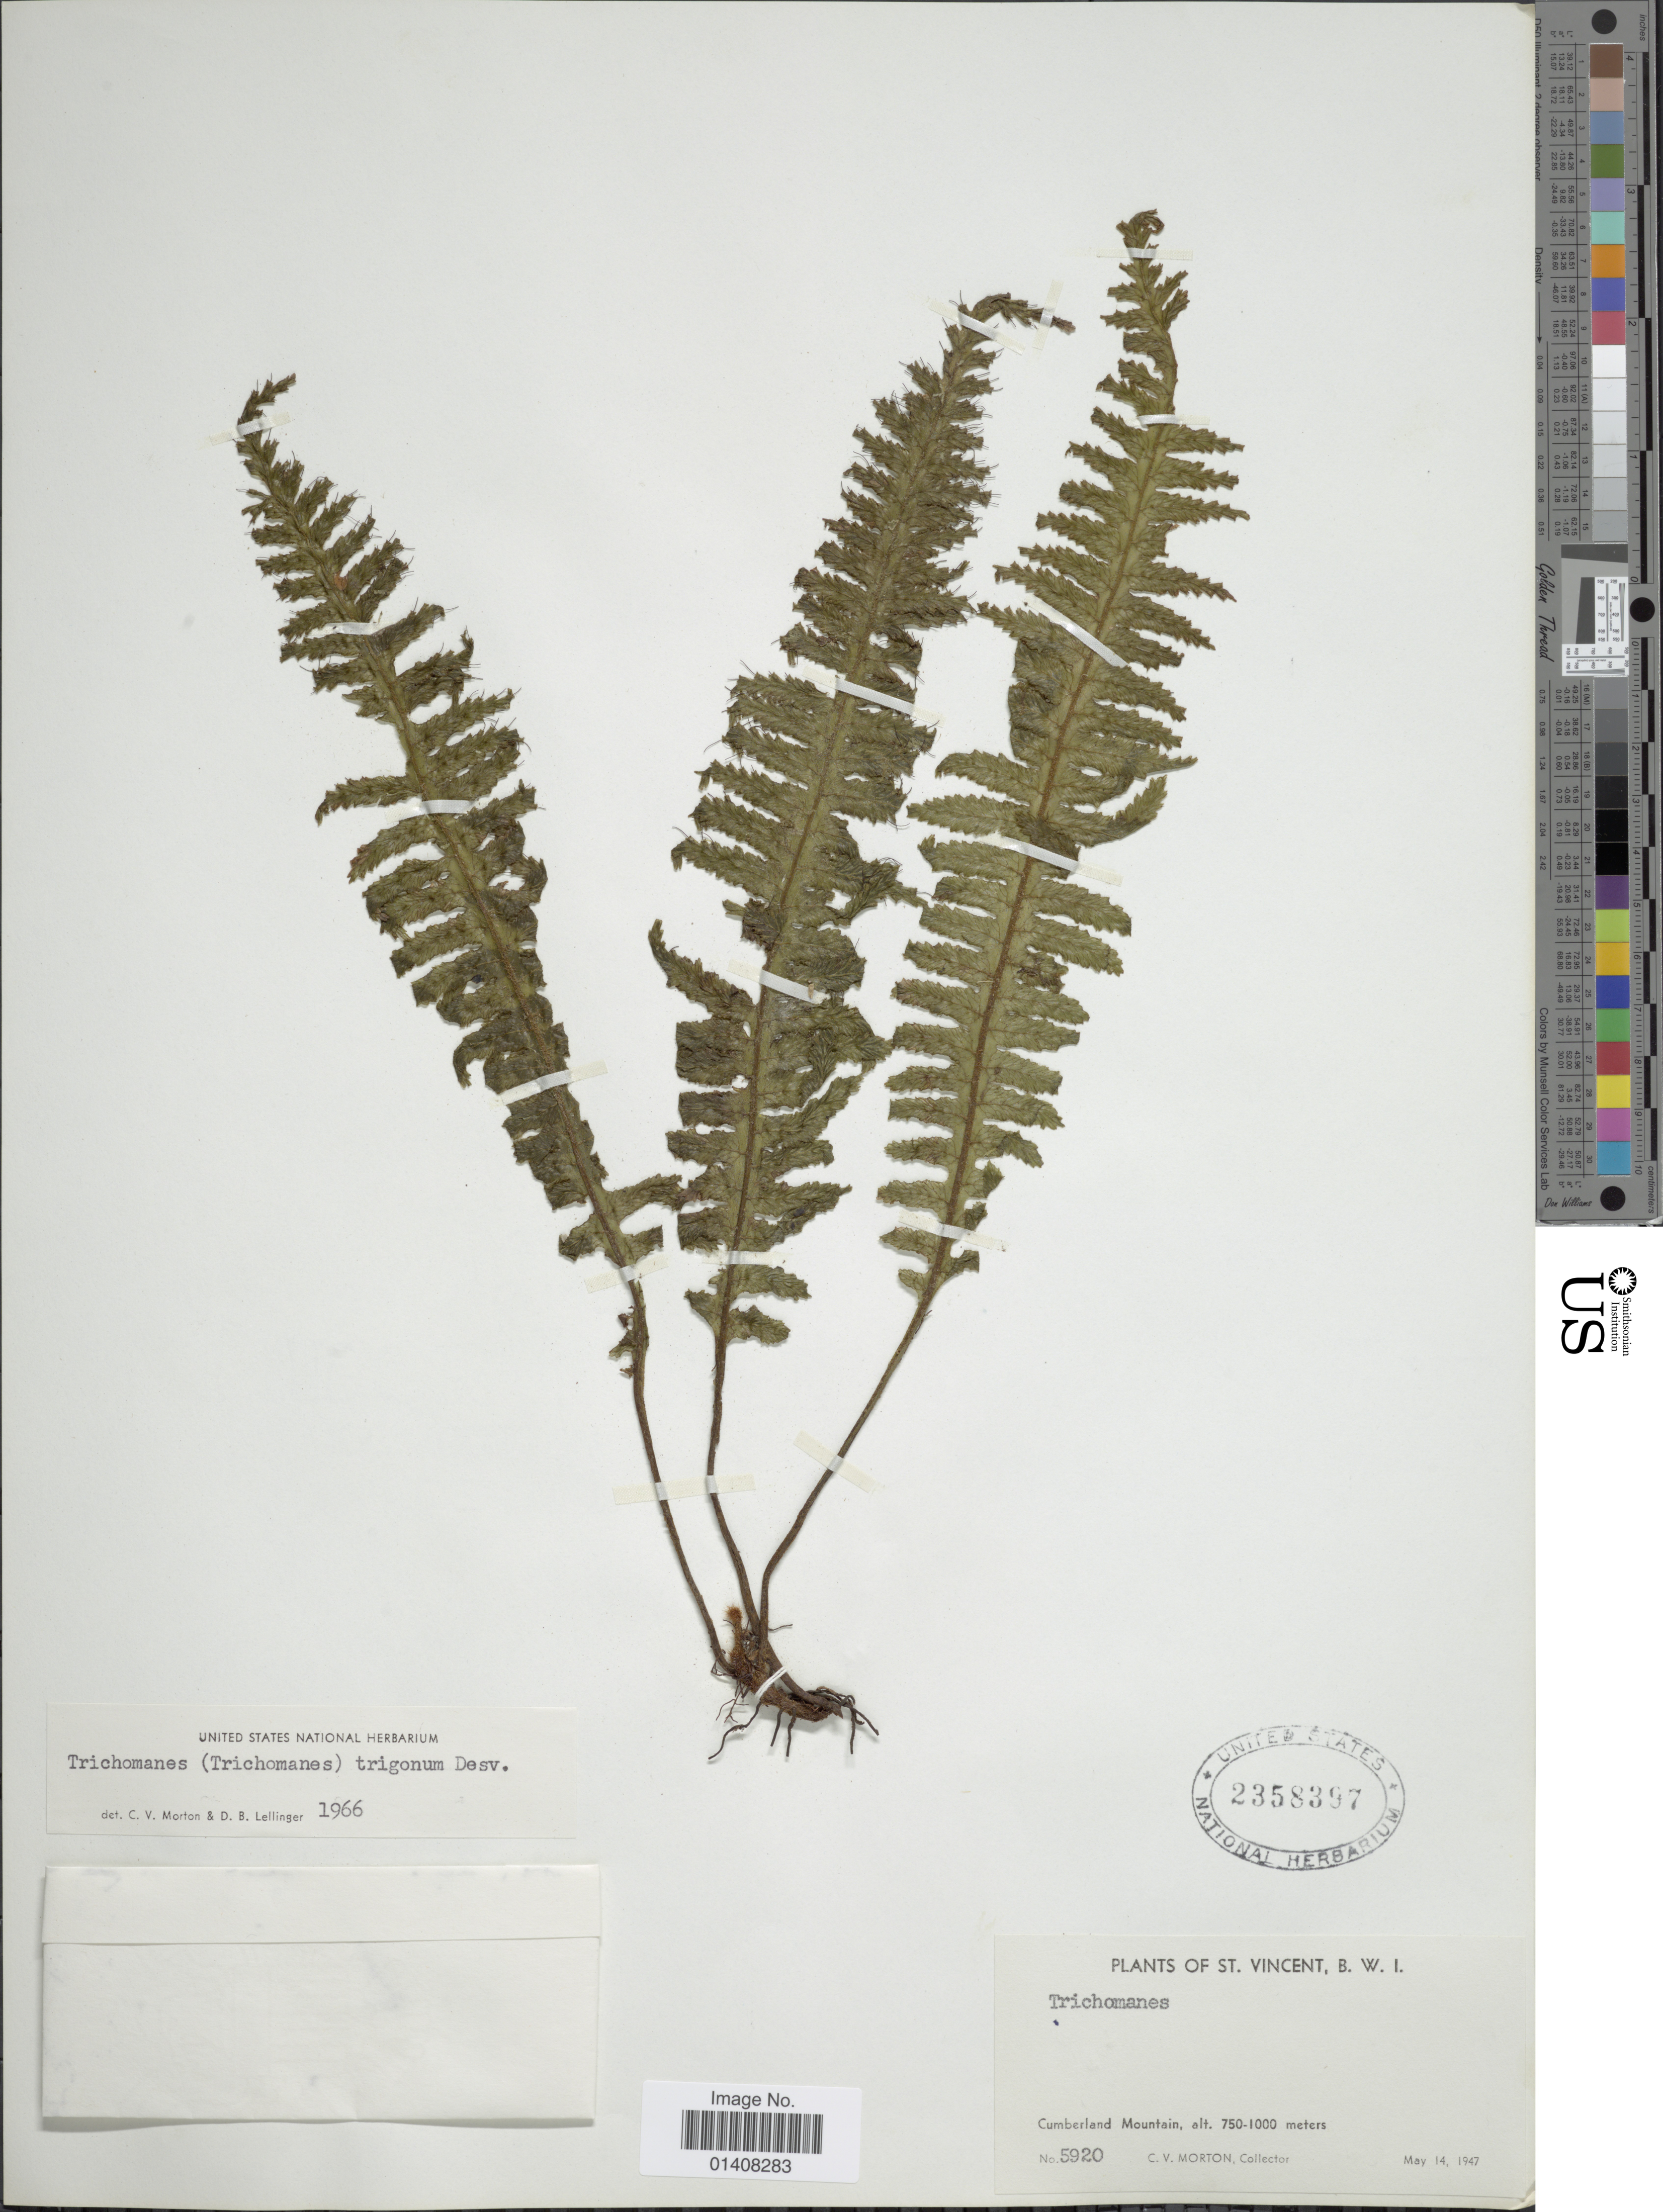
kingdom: Plantae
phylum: Tracheophyta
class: Polypodiopsida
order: Hymenophyllales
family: Hymenophyllaceae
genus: Trichomanes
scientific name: Trichomanes trigonum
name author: Desv.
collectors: C. V. Morton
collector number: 5920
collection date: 1947-05-14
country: St. Vincent - Grenadines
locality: St. Vincent, B.W.I., Cumberland Mountain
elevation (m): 750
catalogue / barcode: US 2358397